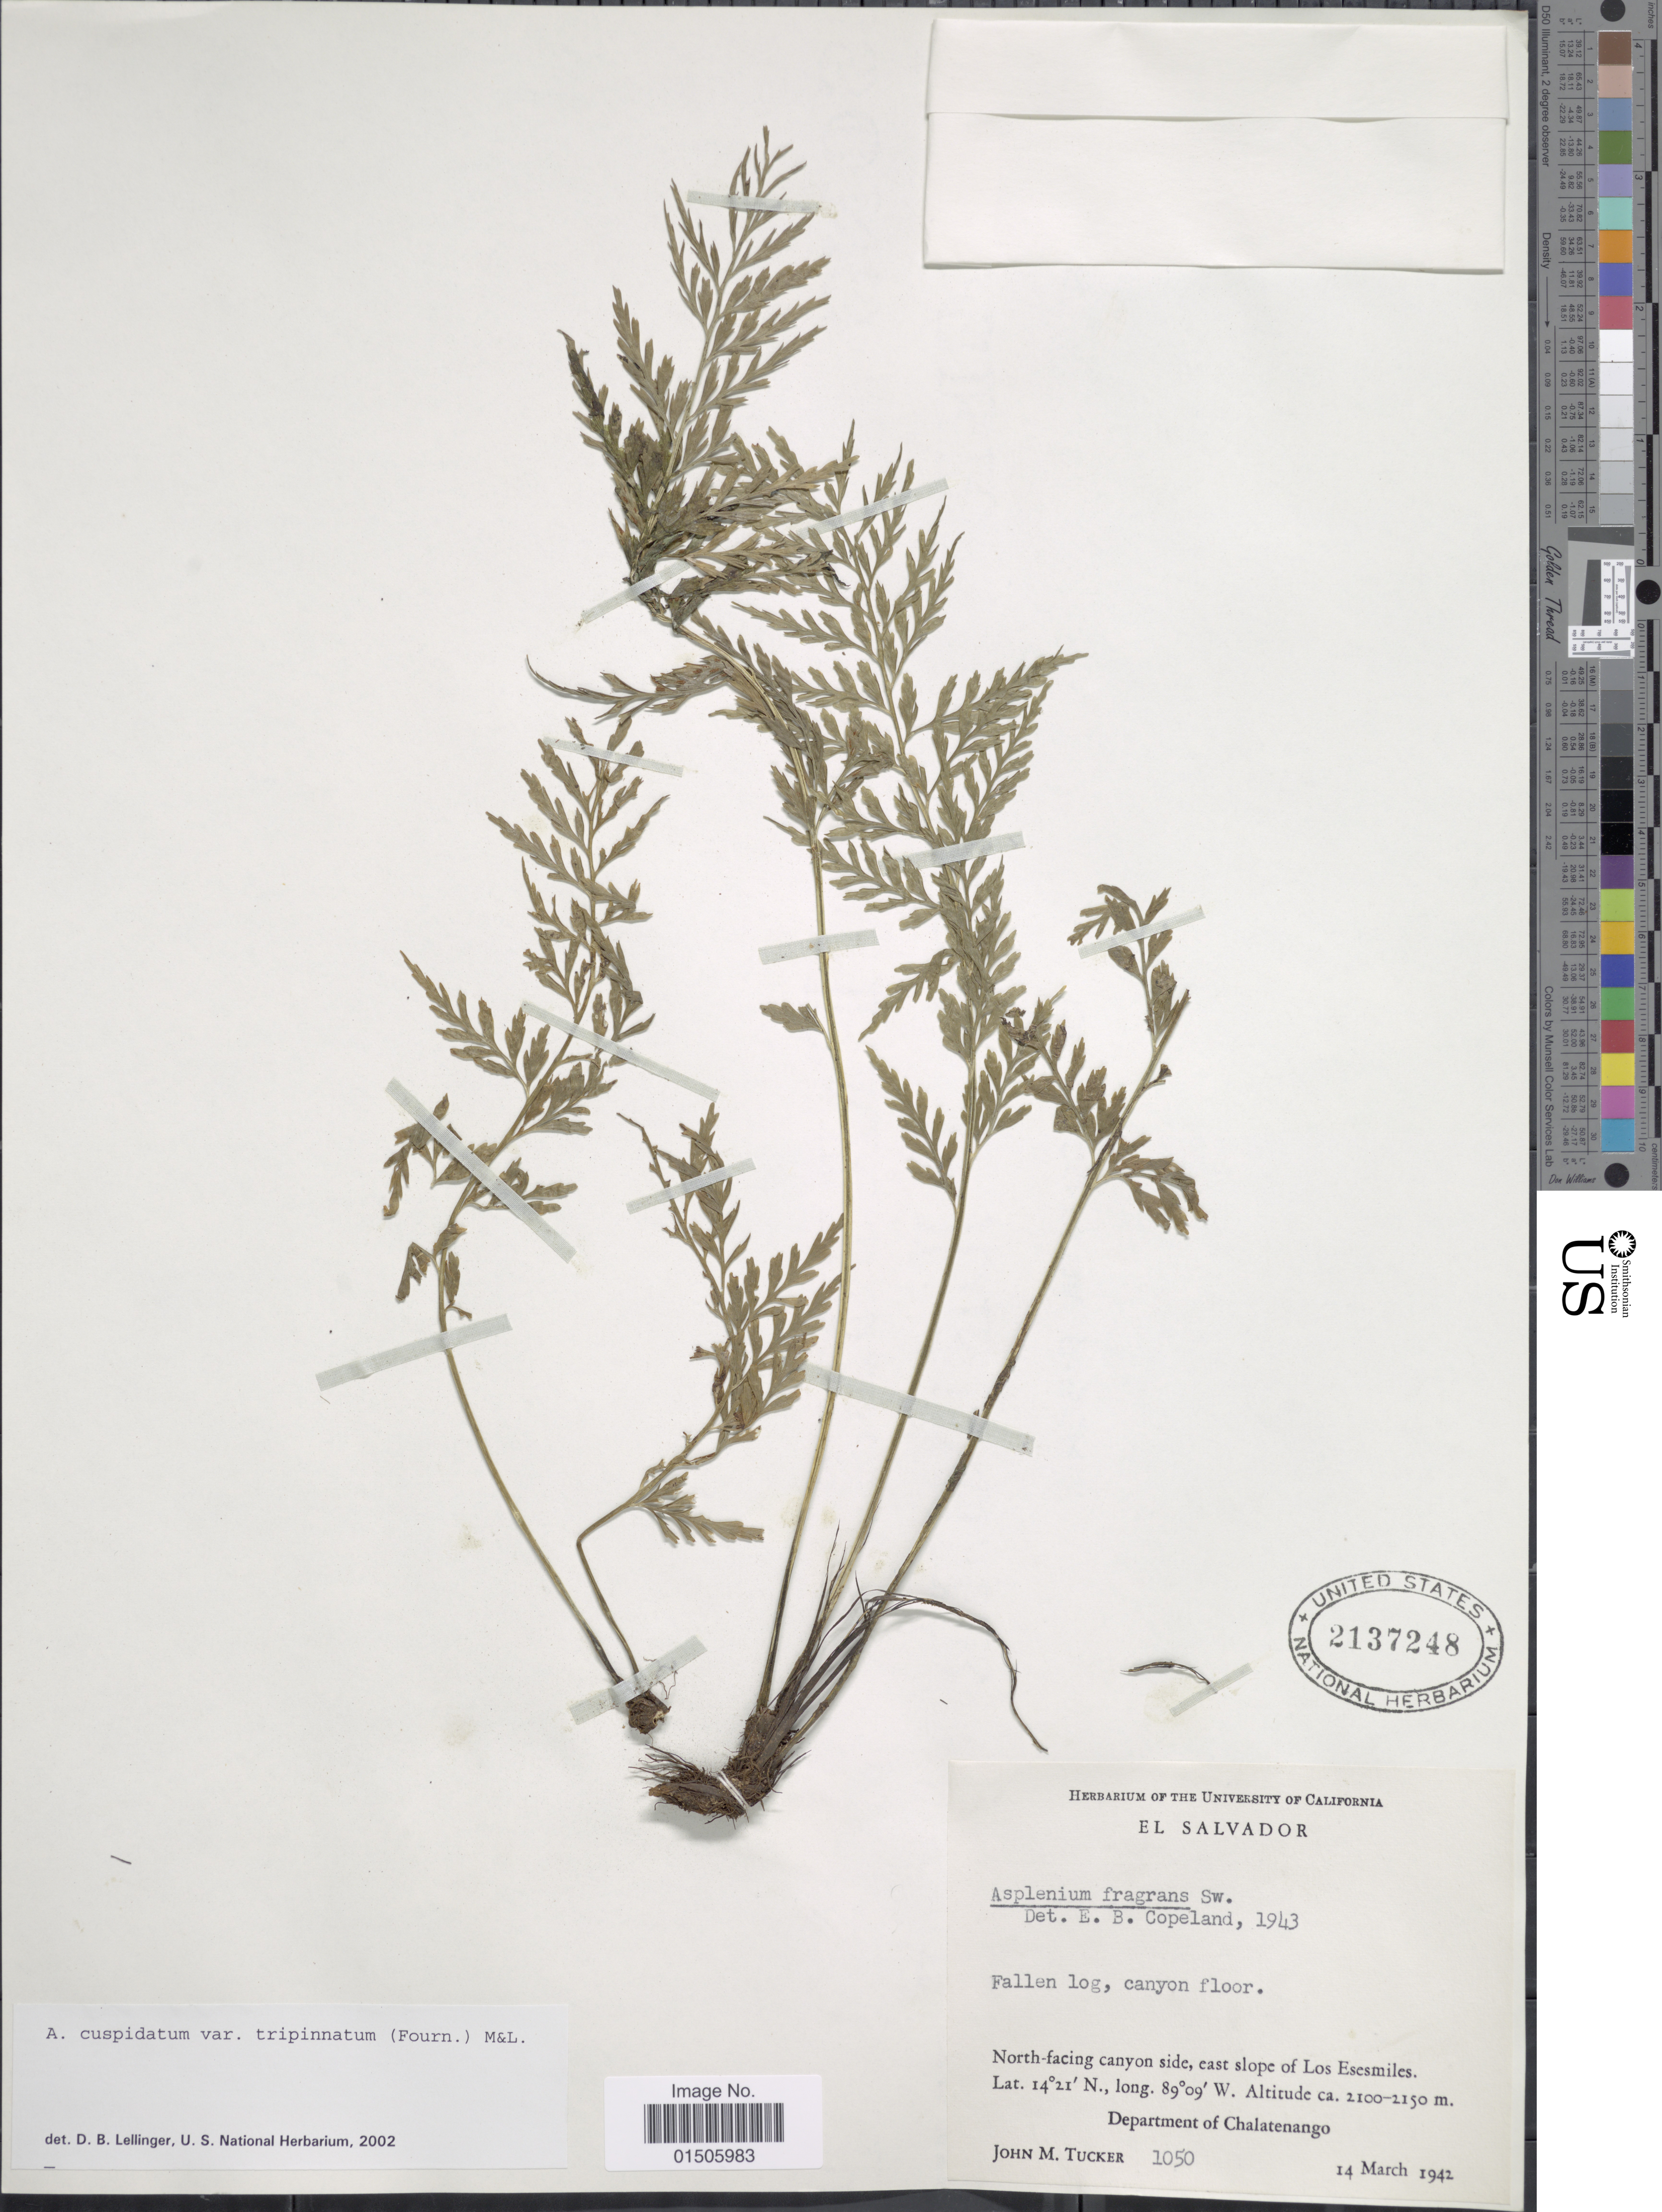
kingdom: Plantae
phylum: Tracheophyta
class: Polypodiopsida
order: Polypodiales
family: Aspleniaceae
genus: Asplenium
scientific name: Asplenium cuspidatum var. tripinnatum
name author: (E. Fourn.) C.V. Morton & Lellinger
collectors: J. M. Tucker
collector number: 1050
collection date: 1942-03-14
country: El Salvador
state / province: Chalatenango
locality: North facing canyon side, east slope of Los Esesmiles. Department of Chalatenango.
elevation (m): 2100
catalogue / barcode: US 2137248